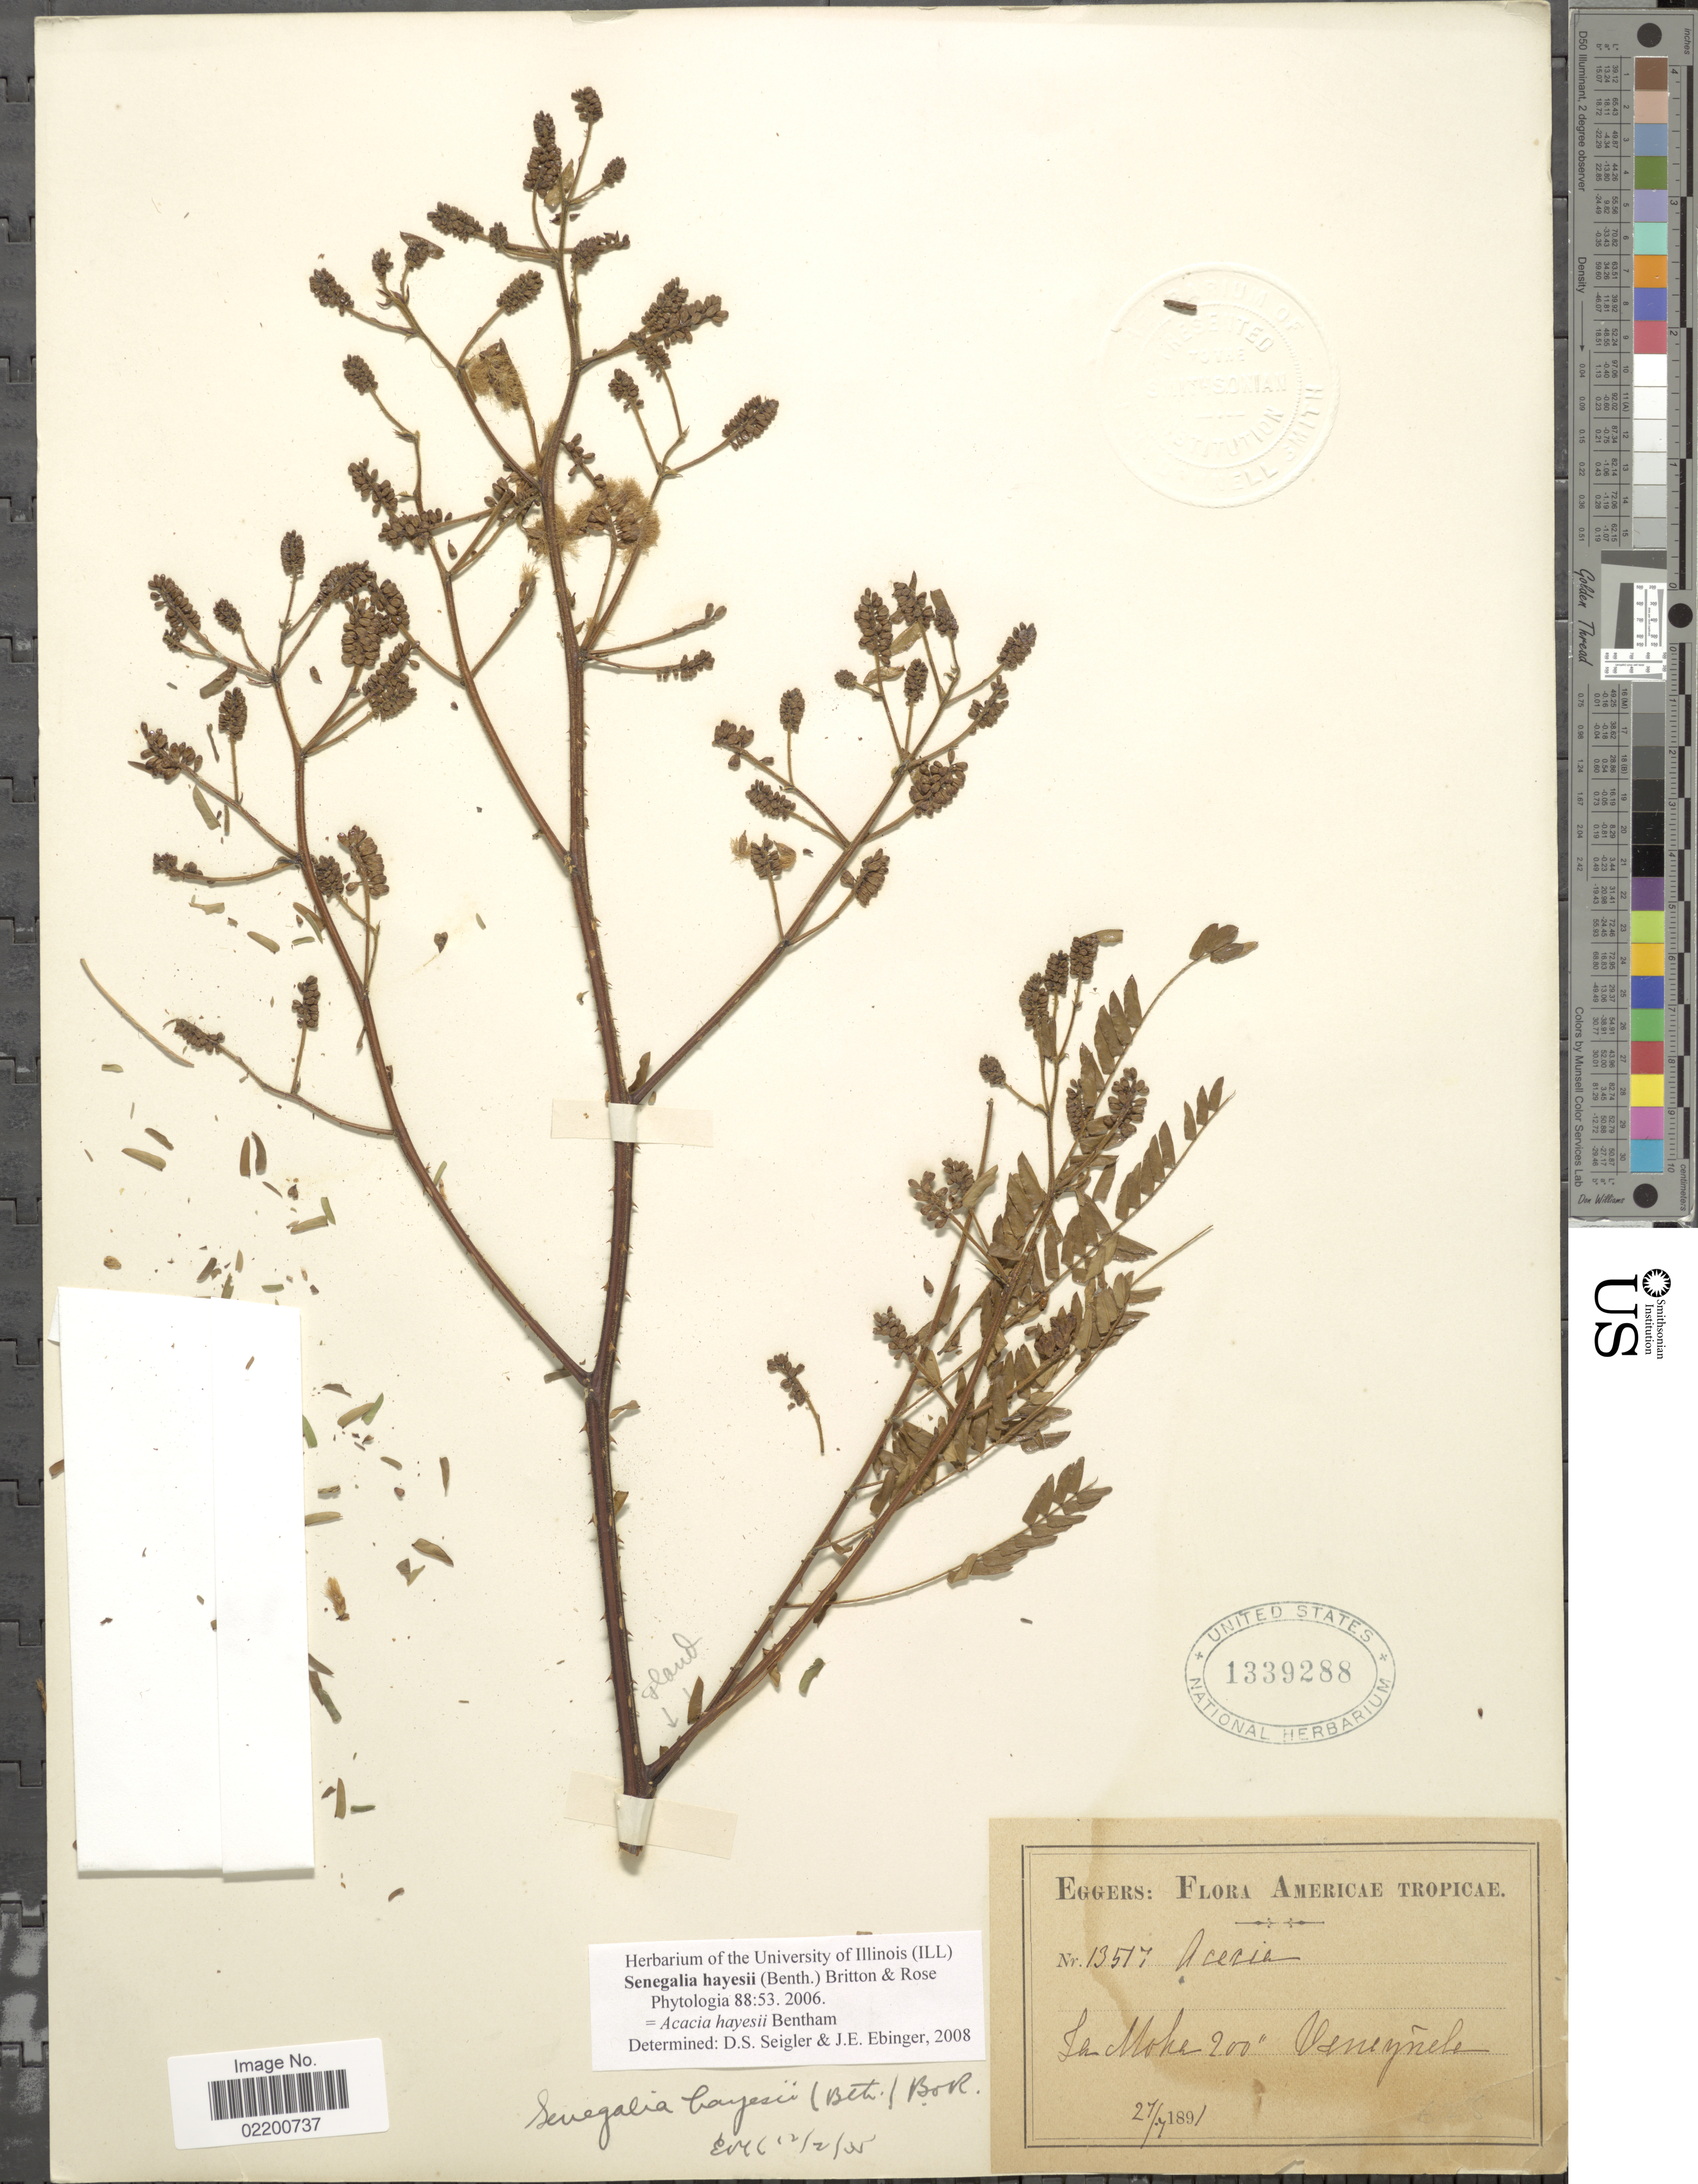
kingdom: Plantae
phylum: Tracheophyta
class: Magnoliopsida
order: Fabales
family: Fabaceae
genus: Senegalia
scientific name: Senegalia hayesii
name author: (Benth.) Britton & Rose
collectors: -. Eggers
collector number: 13517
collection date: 1891-04-27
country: Venezuela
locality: La Moka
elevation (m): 61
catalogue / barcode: US 1339288